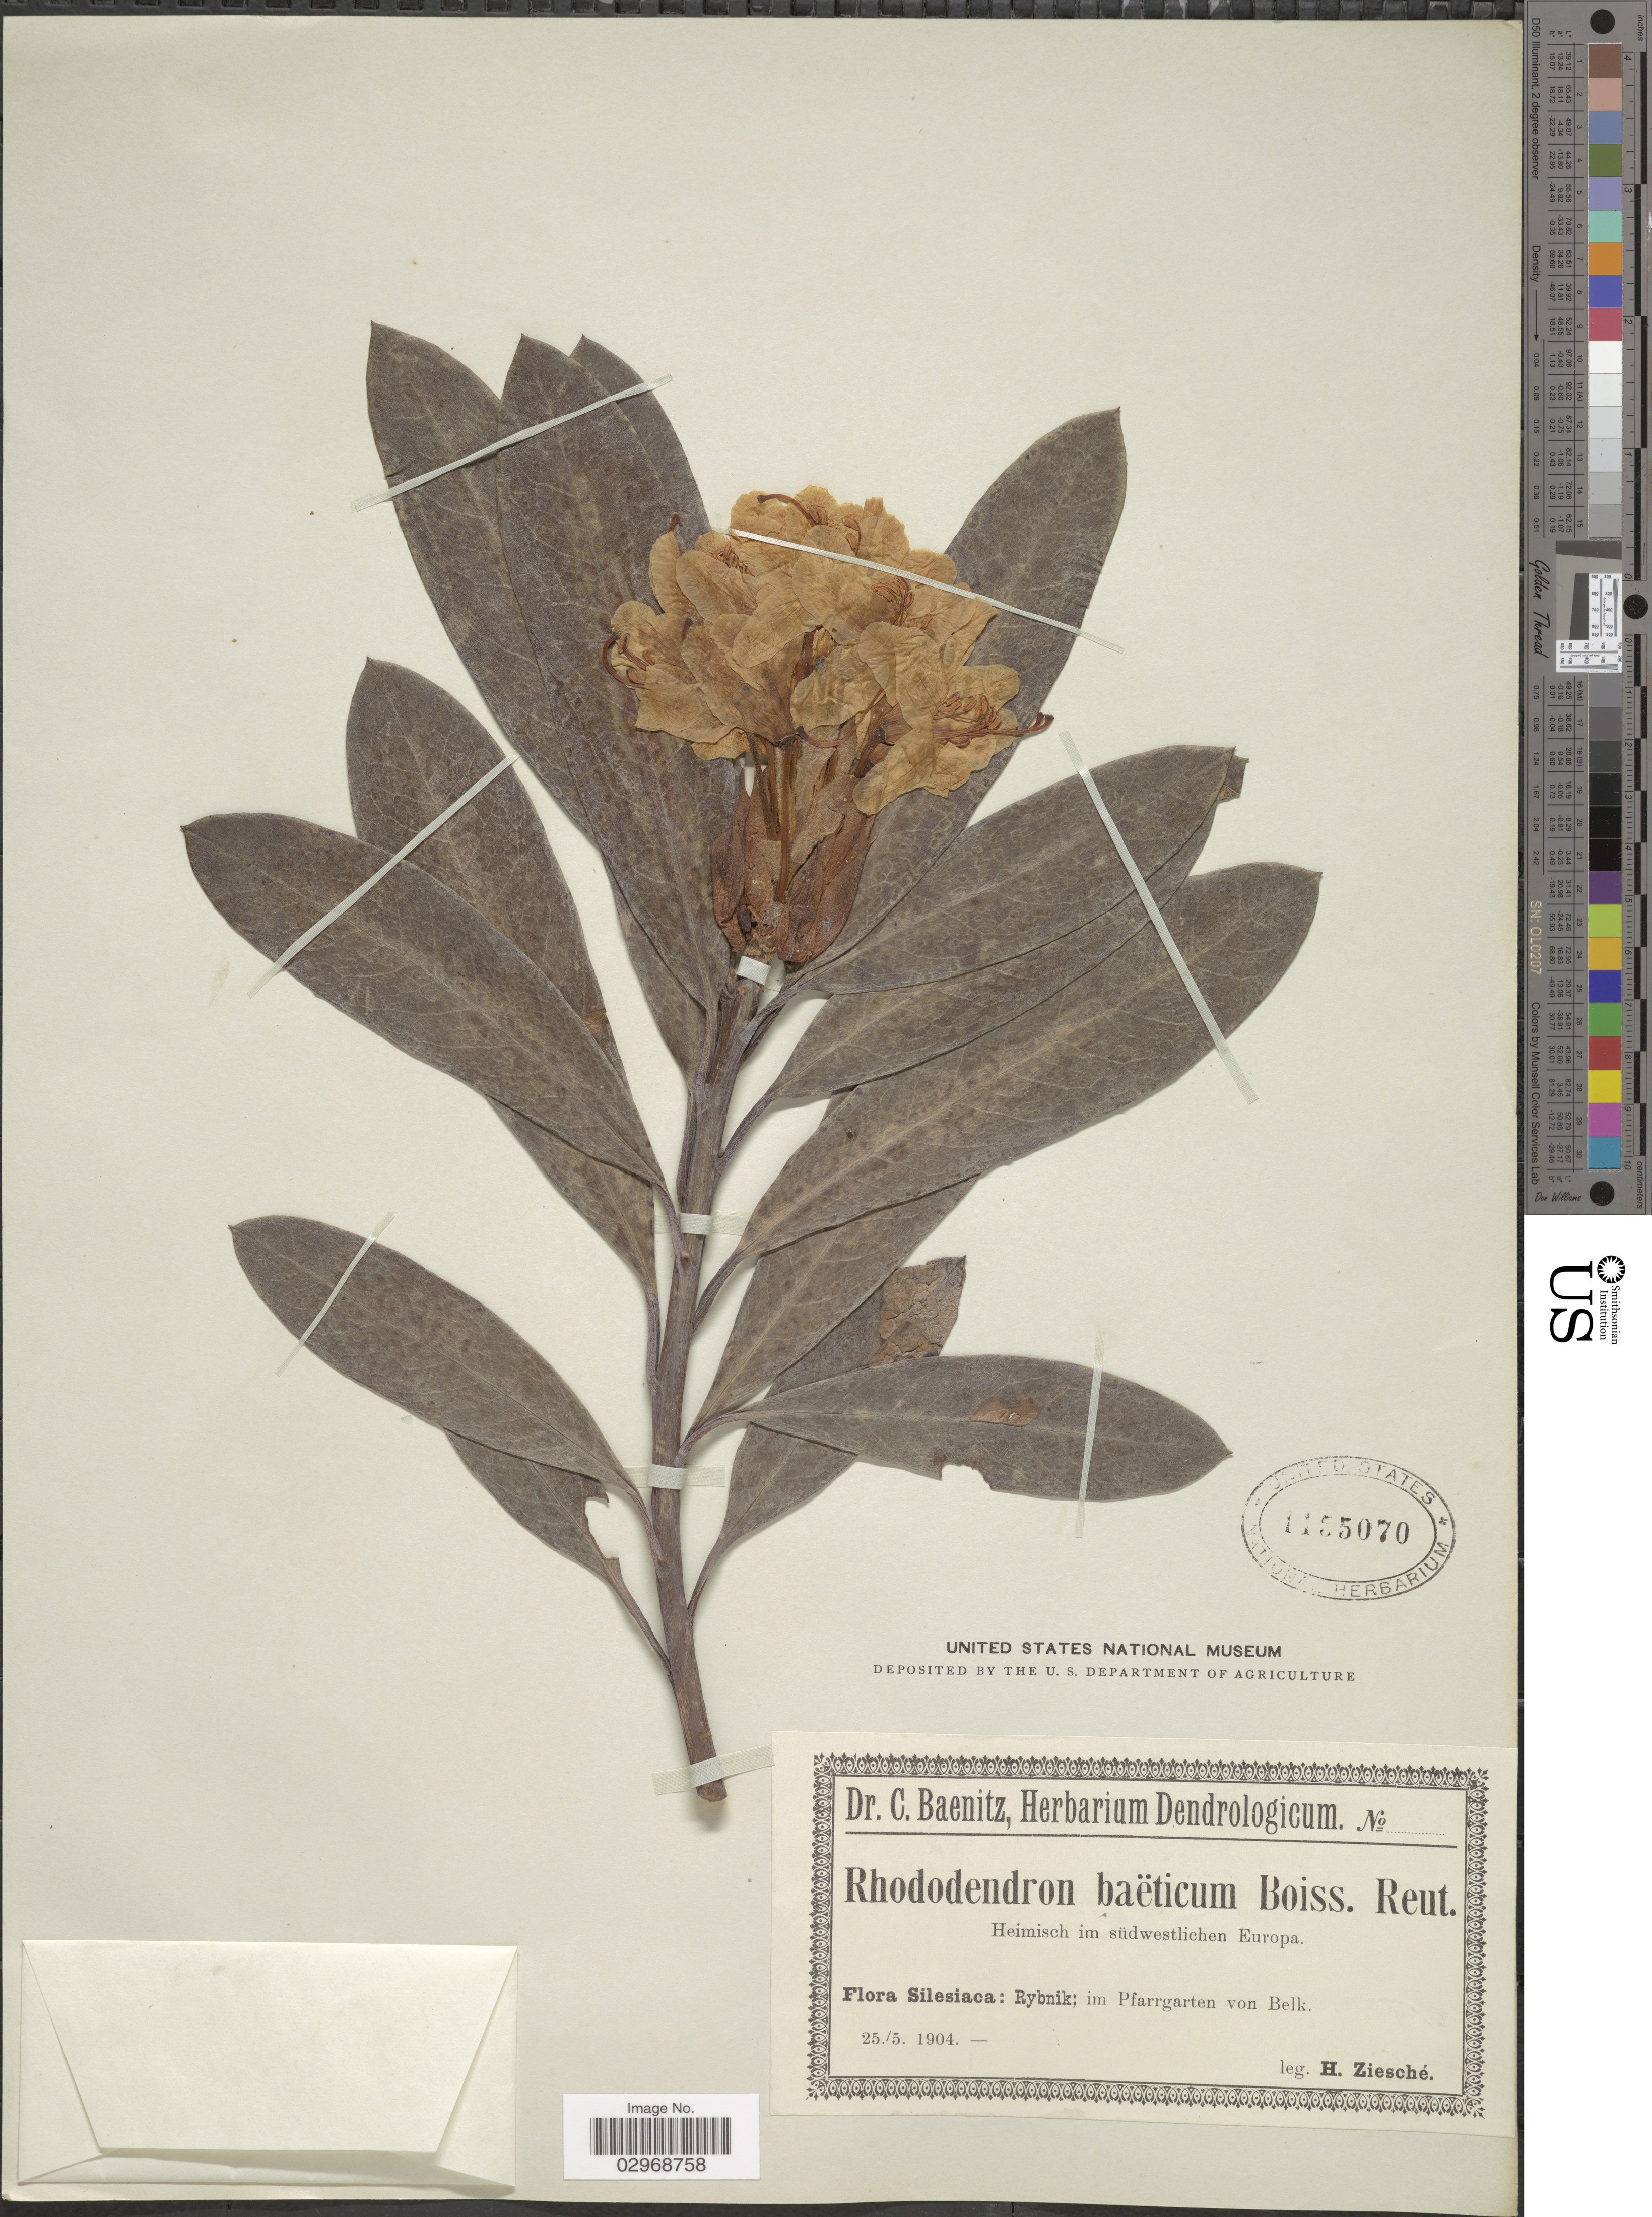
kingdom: Plantae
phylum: Tracheophyta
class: Magnoliopsida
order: Ericales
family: Ericaceae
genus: Rhododendron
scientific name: Rhododendron baeticum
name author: Boiss. & Reut.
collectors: H. Ziesché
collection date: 1904-05-25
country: Poland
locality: Silesiaca: Rybnik; im Pfarrgarten von Belk.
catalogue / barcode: US 1455070